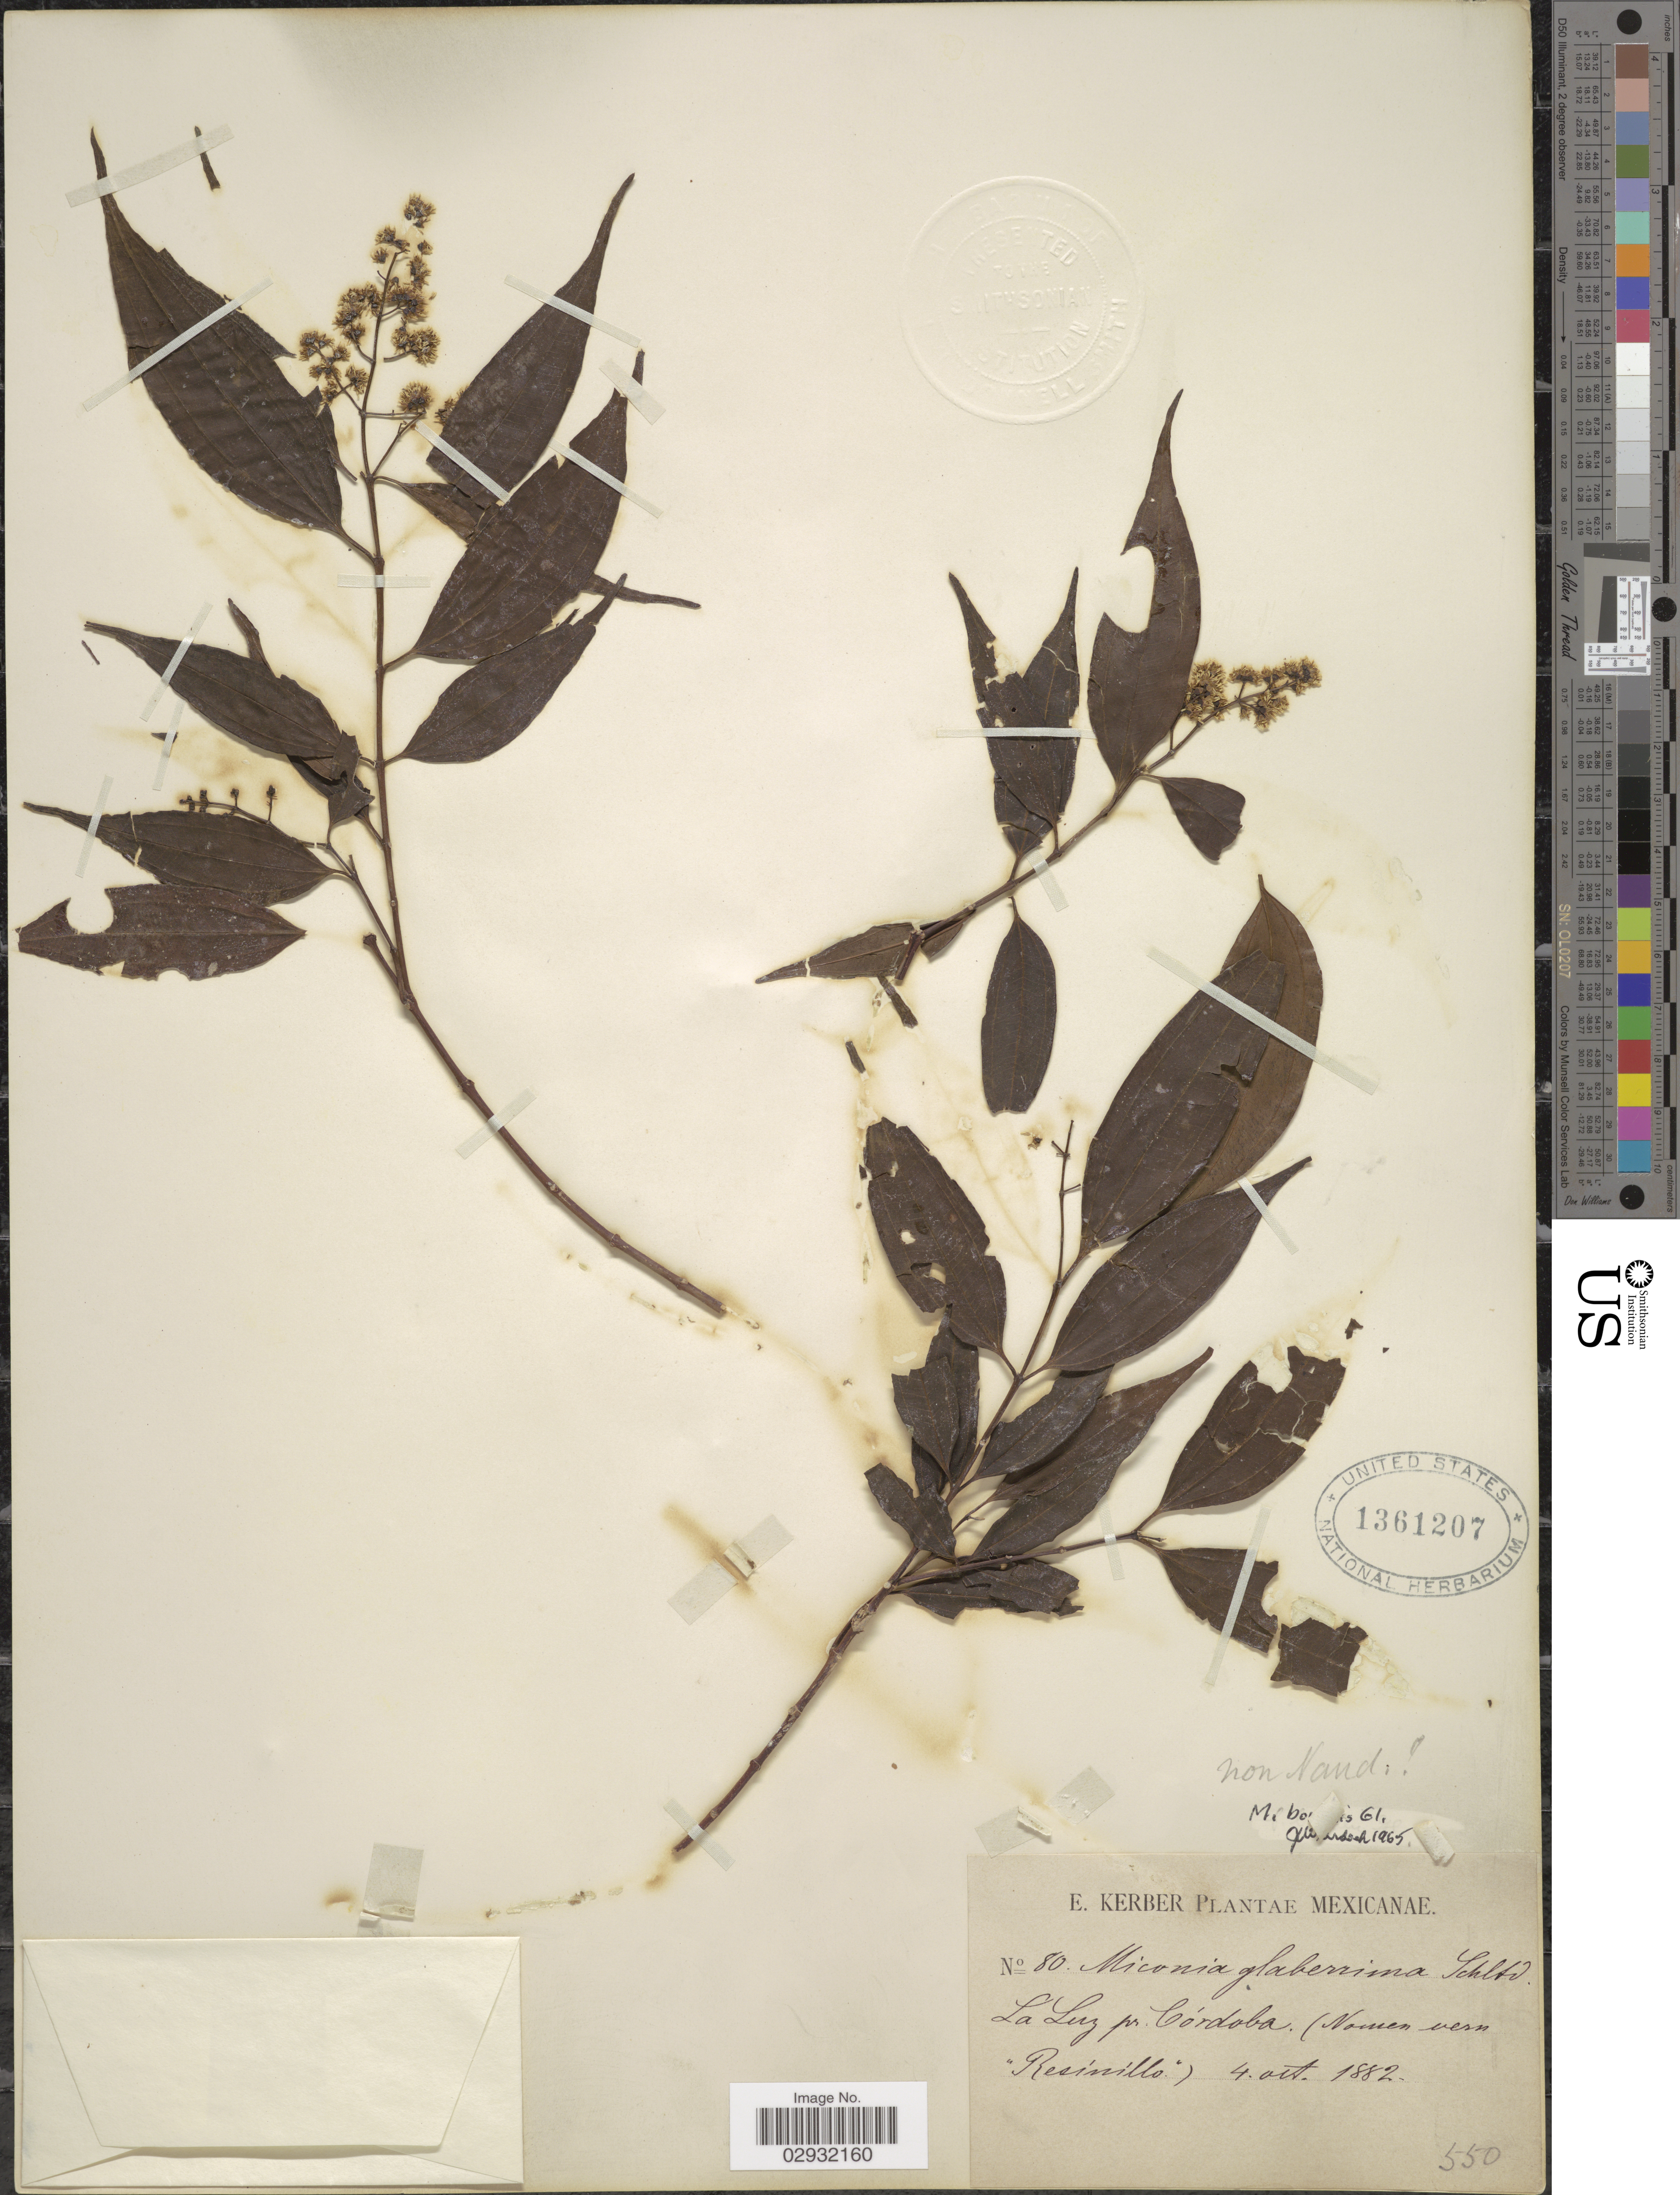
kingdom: Plantae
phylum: Tracheophyta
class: Magnoliopsida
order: Myrtales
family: Melastomataceae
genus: Miconia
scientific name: Miconia borealis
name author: Gleason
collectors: E. Kerber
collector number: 80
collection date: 1882-10-04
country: Mexico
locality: La Luz pr. Córdoba (Nomen vers [interpreted] Resinillo).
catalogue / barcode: US 1361207